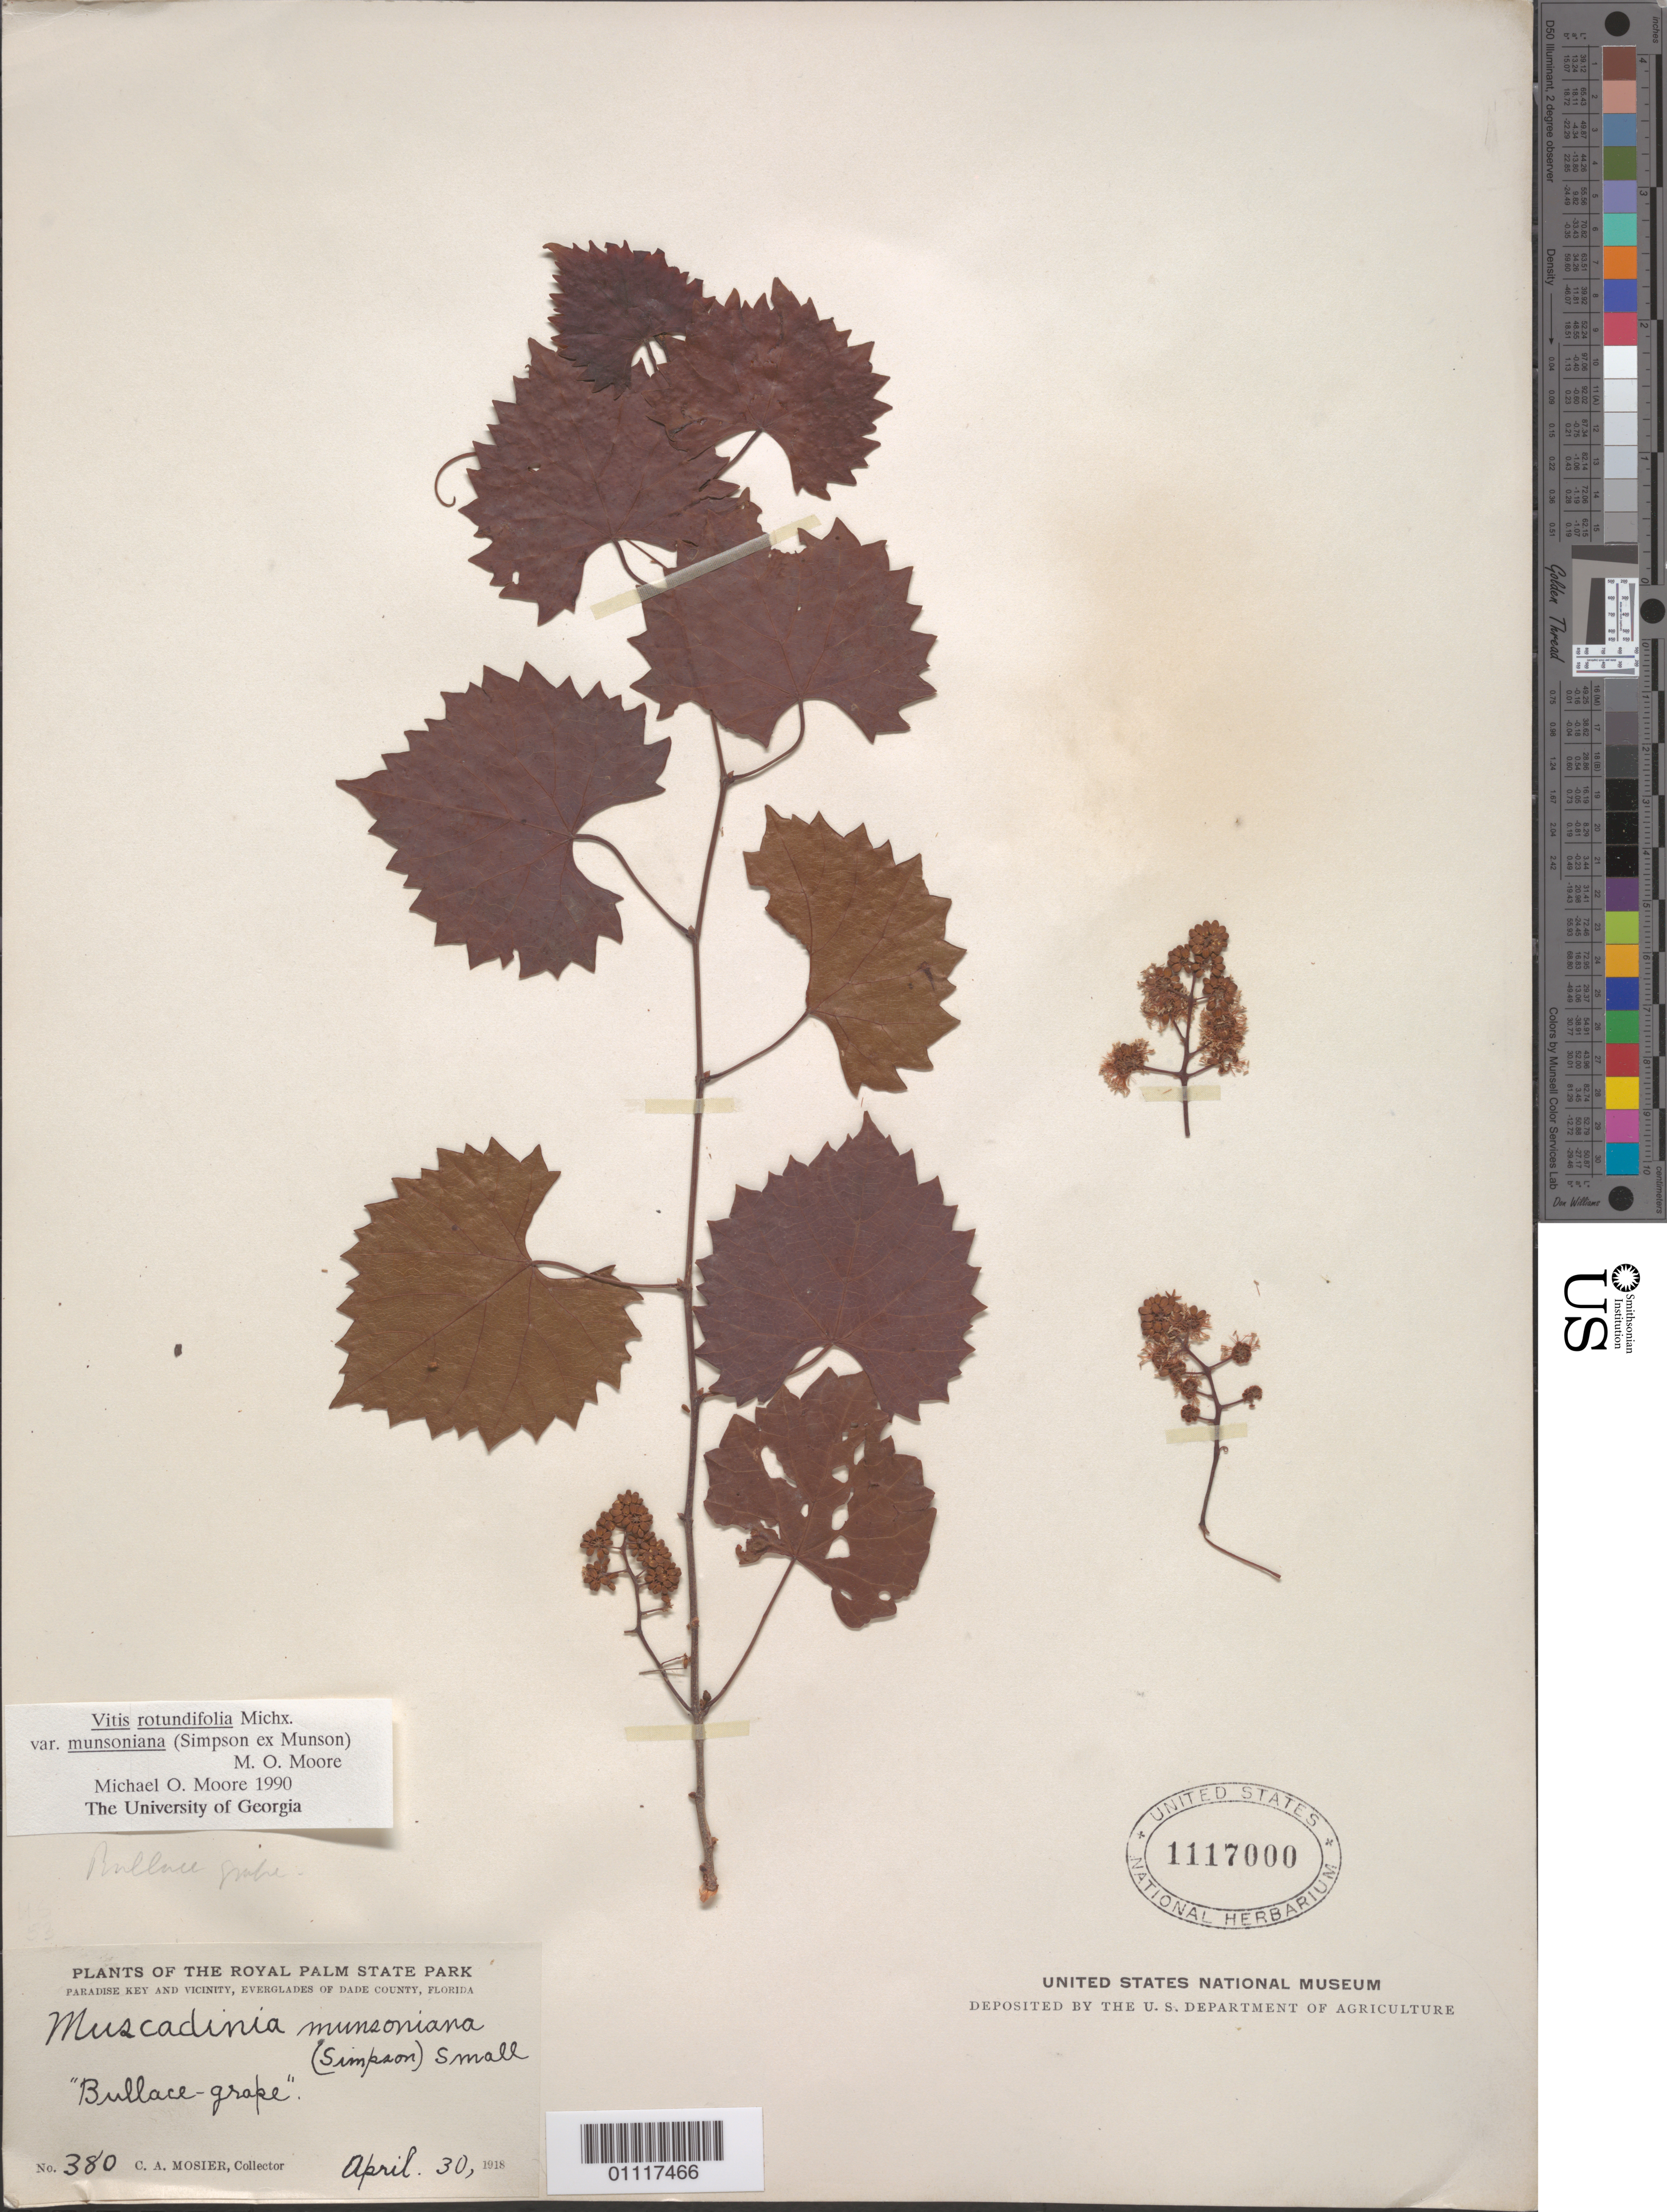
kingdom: Plantae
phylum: Tracheophyta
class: Magnoliopsida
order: Vitales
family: Vitaceae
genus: Vitis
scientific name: Vitis rotundifolia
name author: Michx.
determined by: Moore, M. O.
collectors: C. A. Mosier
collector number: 380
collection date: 1918-04-30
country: United States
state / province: Florida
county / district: Dade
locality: Paradise Key and Vicinity, Everglades of the county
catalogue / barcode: US 1117000